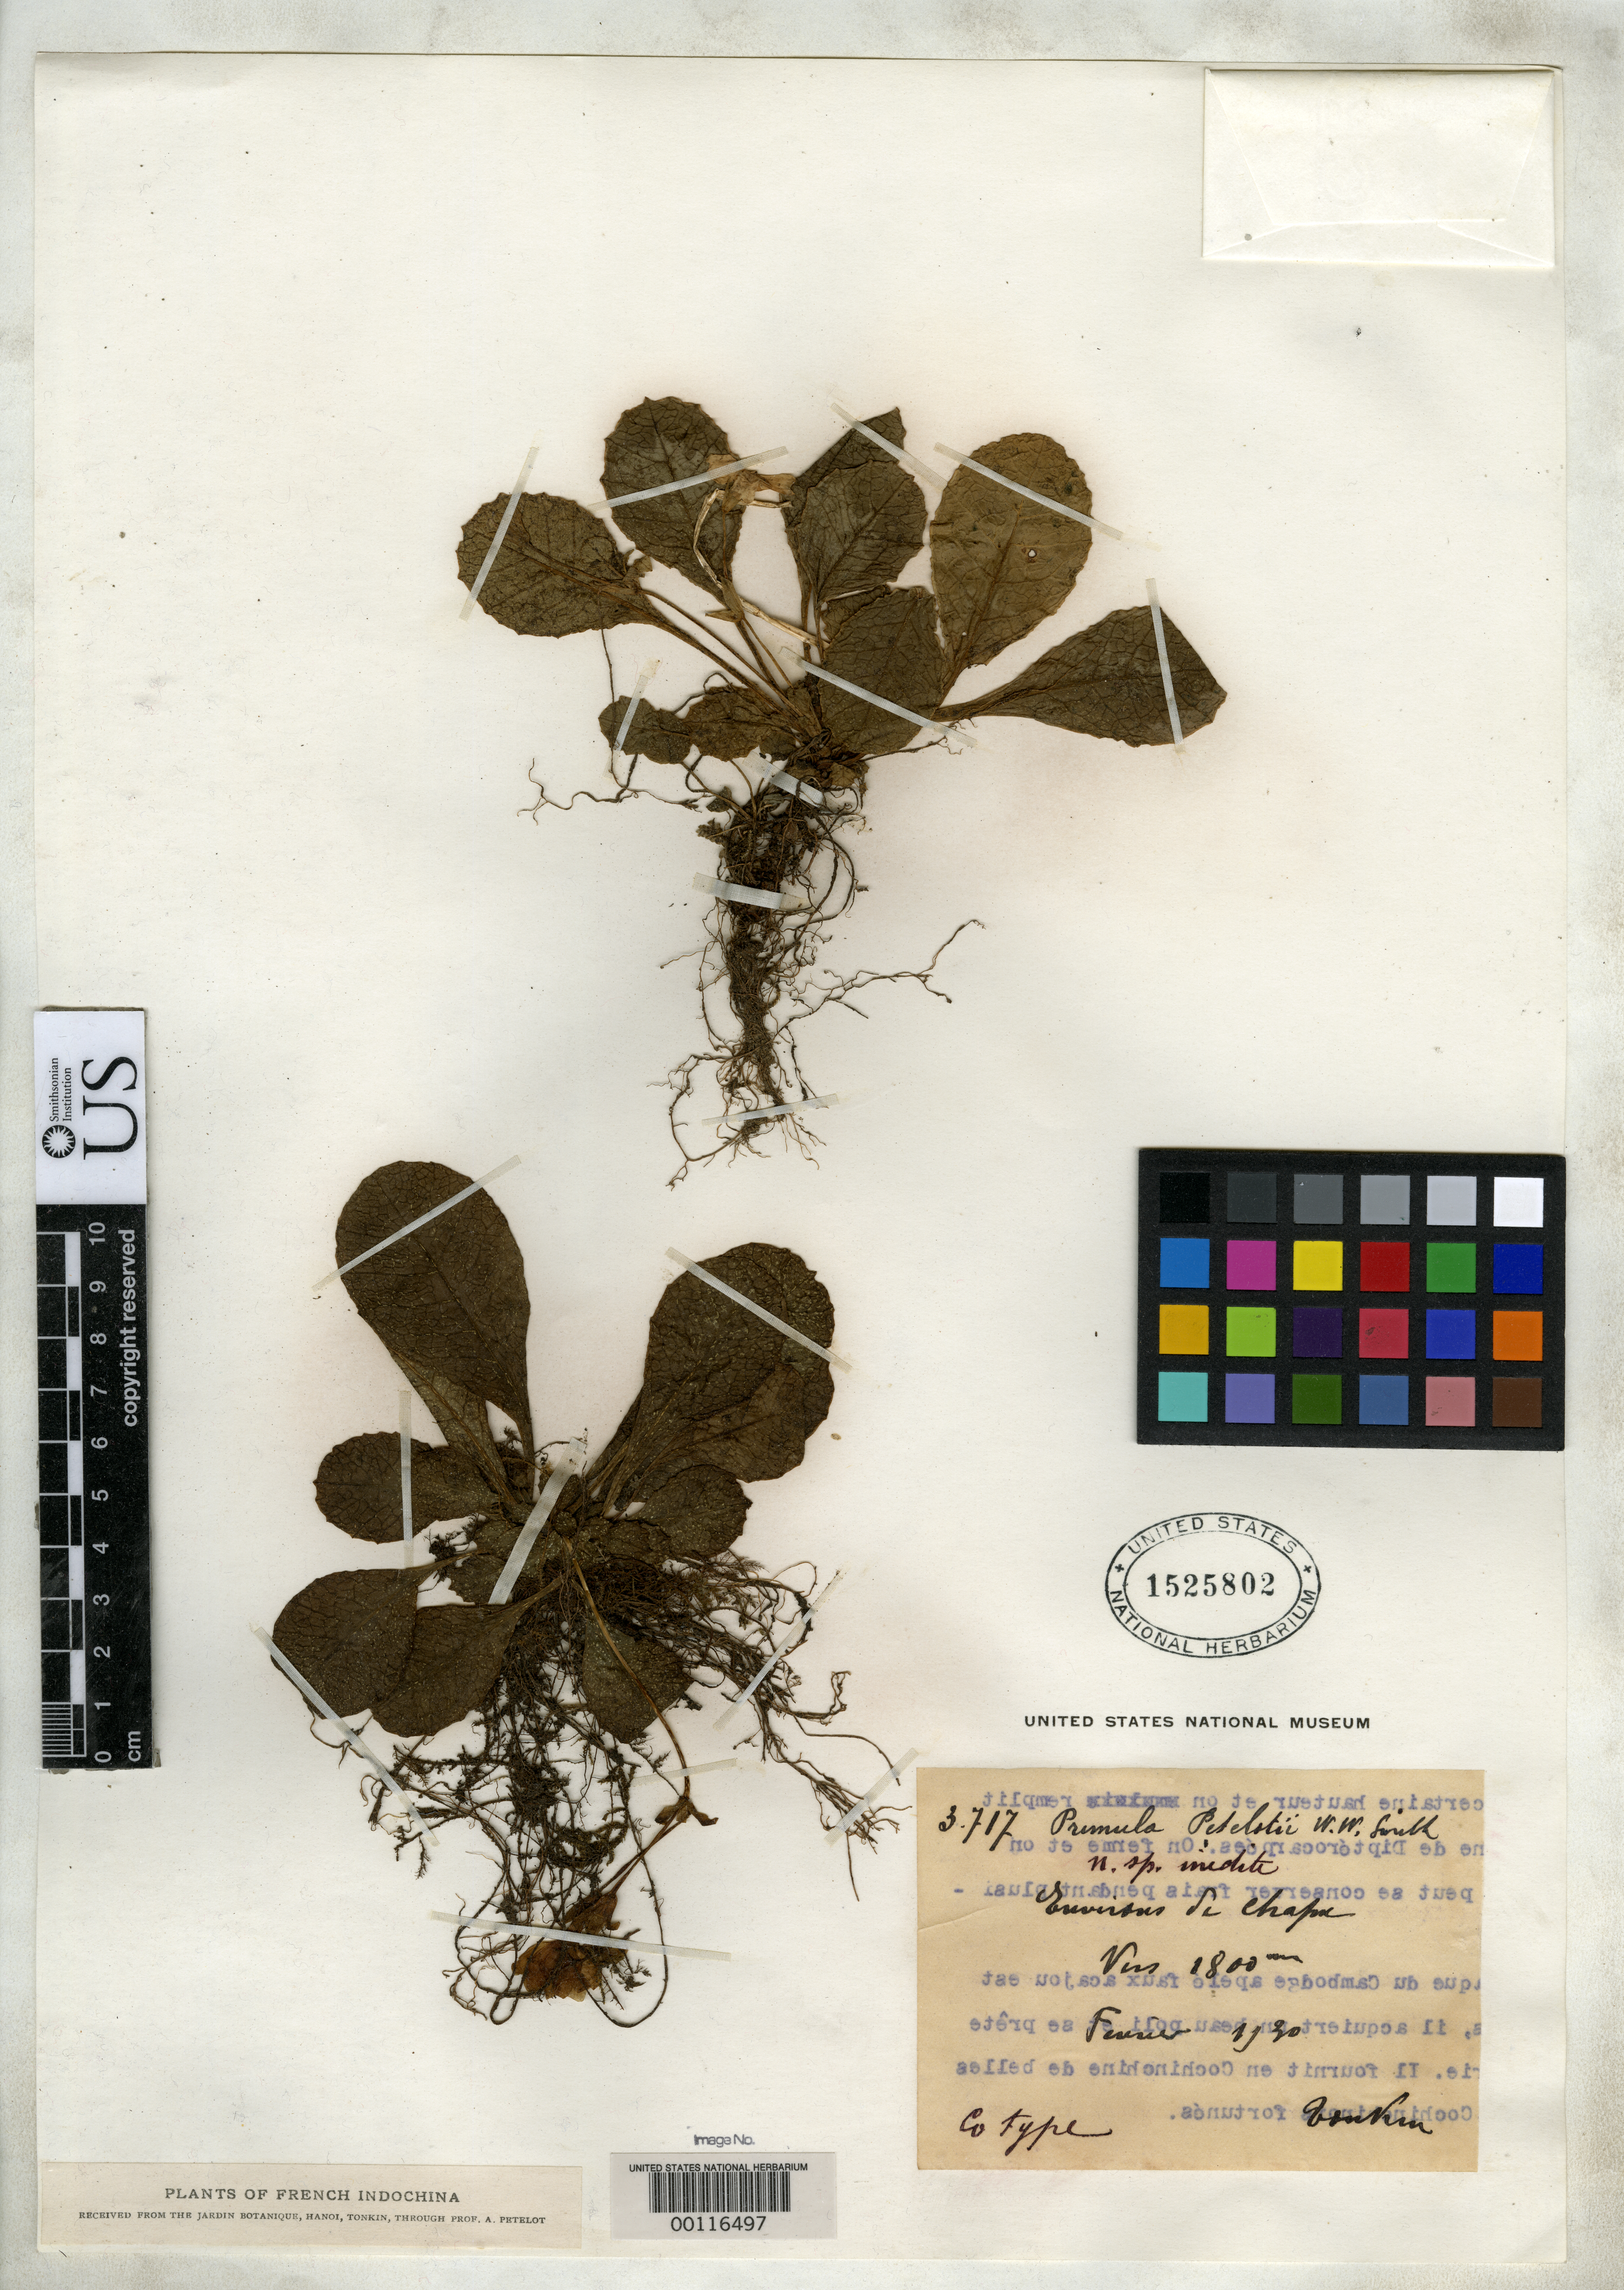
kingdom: Plantae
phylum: Tracheophyta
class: Magnoliopsida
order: Ericales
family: Primulaceae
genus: Primula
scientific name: Primula petelotii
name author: W.W. Sm.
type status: Possible Isotype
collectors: P. A. Pételot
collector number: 3717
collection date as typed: Feb 1930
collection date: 1930-02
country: Vietnam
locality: Mount Chapa.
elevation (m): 1800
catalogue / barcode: US 1525802